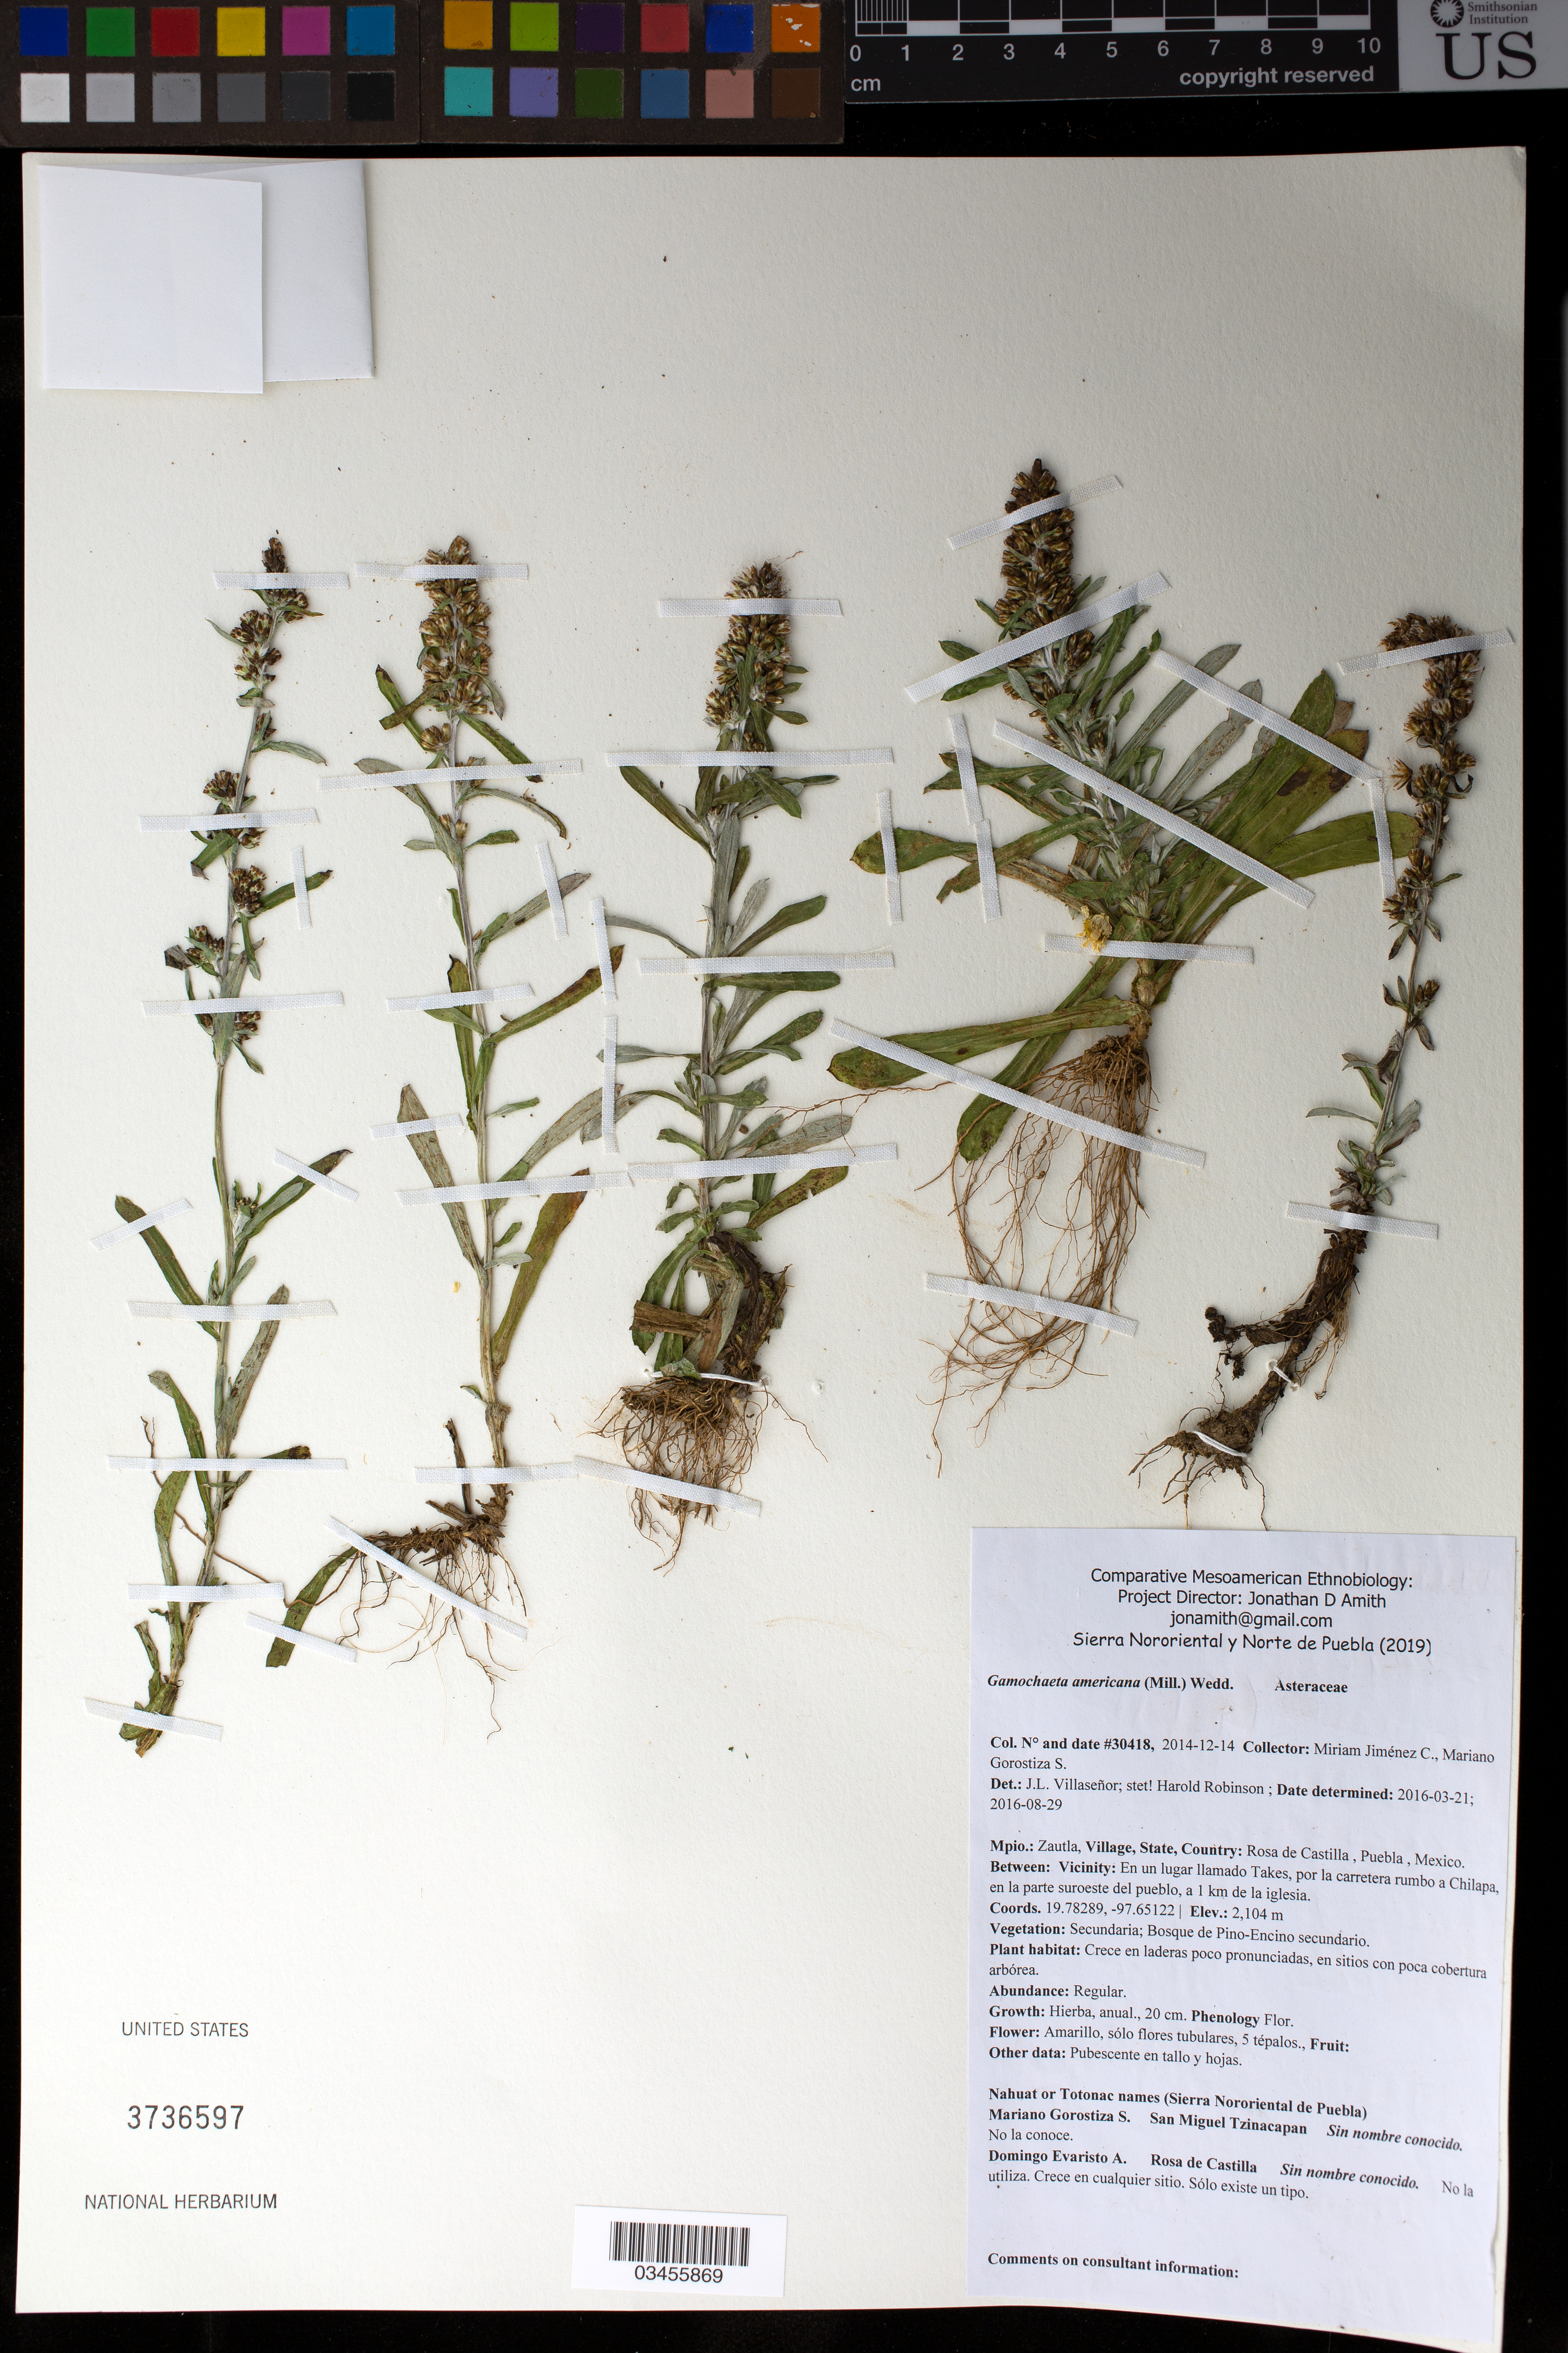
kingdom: Plantae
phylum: Tracheophyta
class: Magnoliopsida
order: Asterales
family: Asteraceae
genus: Gamochaeta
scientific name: Gamochaeta americana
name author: (Mill.) Wedd.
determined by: Robinson, Harold E., (US)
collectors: M. Jiménez Chimil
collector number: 30418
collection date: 2014-12-14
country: México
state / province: Puebla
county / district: Zautla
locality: PUEBLO: Rosa de Castilla; LOCALIDAD EXACTA: En un lugar llamado Takes, por la carretera rumbo a Chilapa, en la parte suroeste del pueblo, a 1 km de la iglesia.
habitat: Bosque de pino-encino secundario; en laderas poco pronunciadas, en sitios con poca cobertura arbórea.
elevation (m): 2104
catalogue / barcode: US 3736597